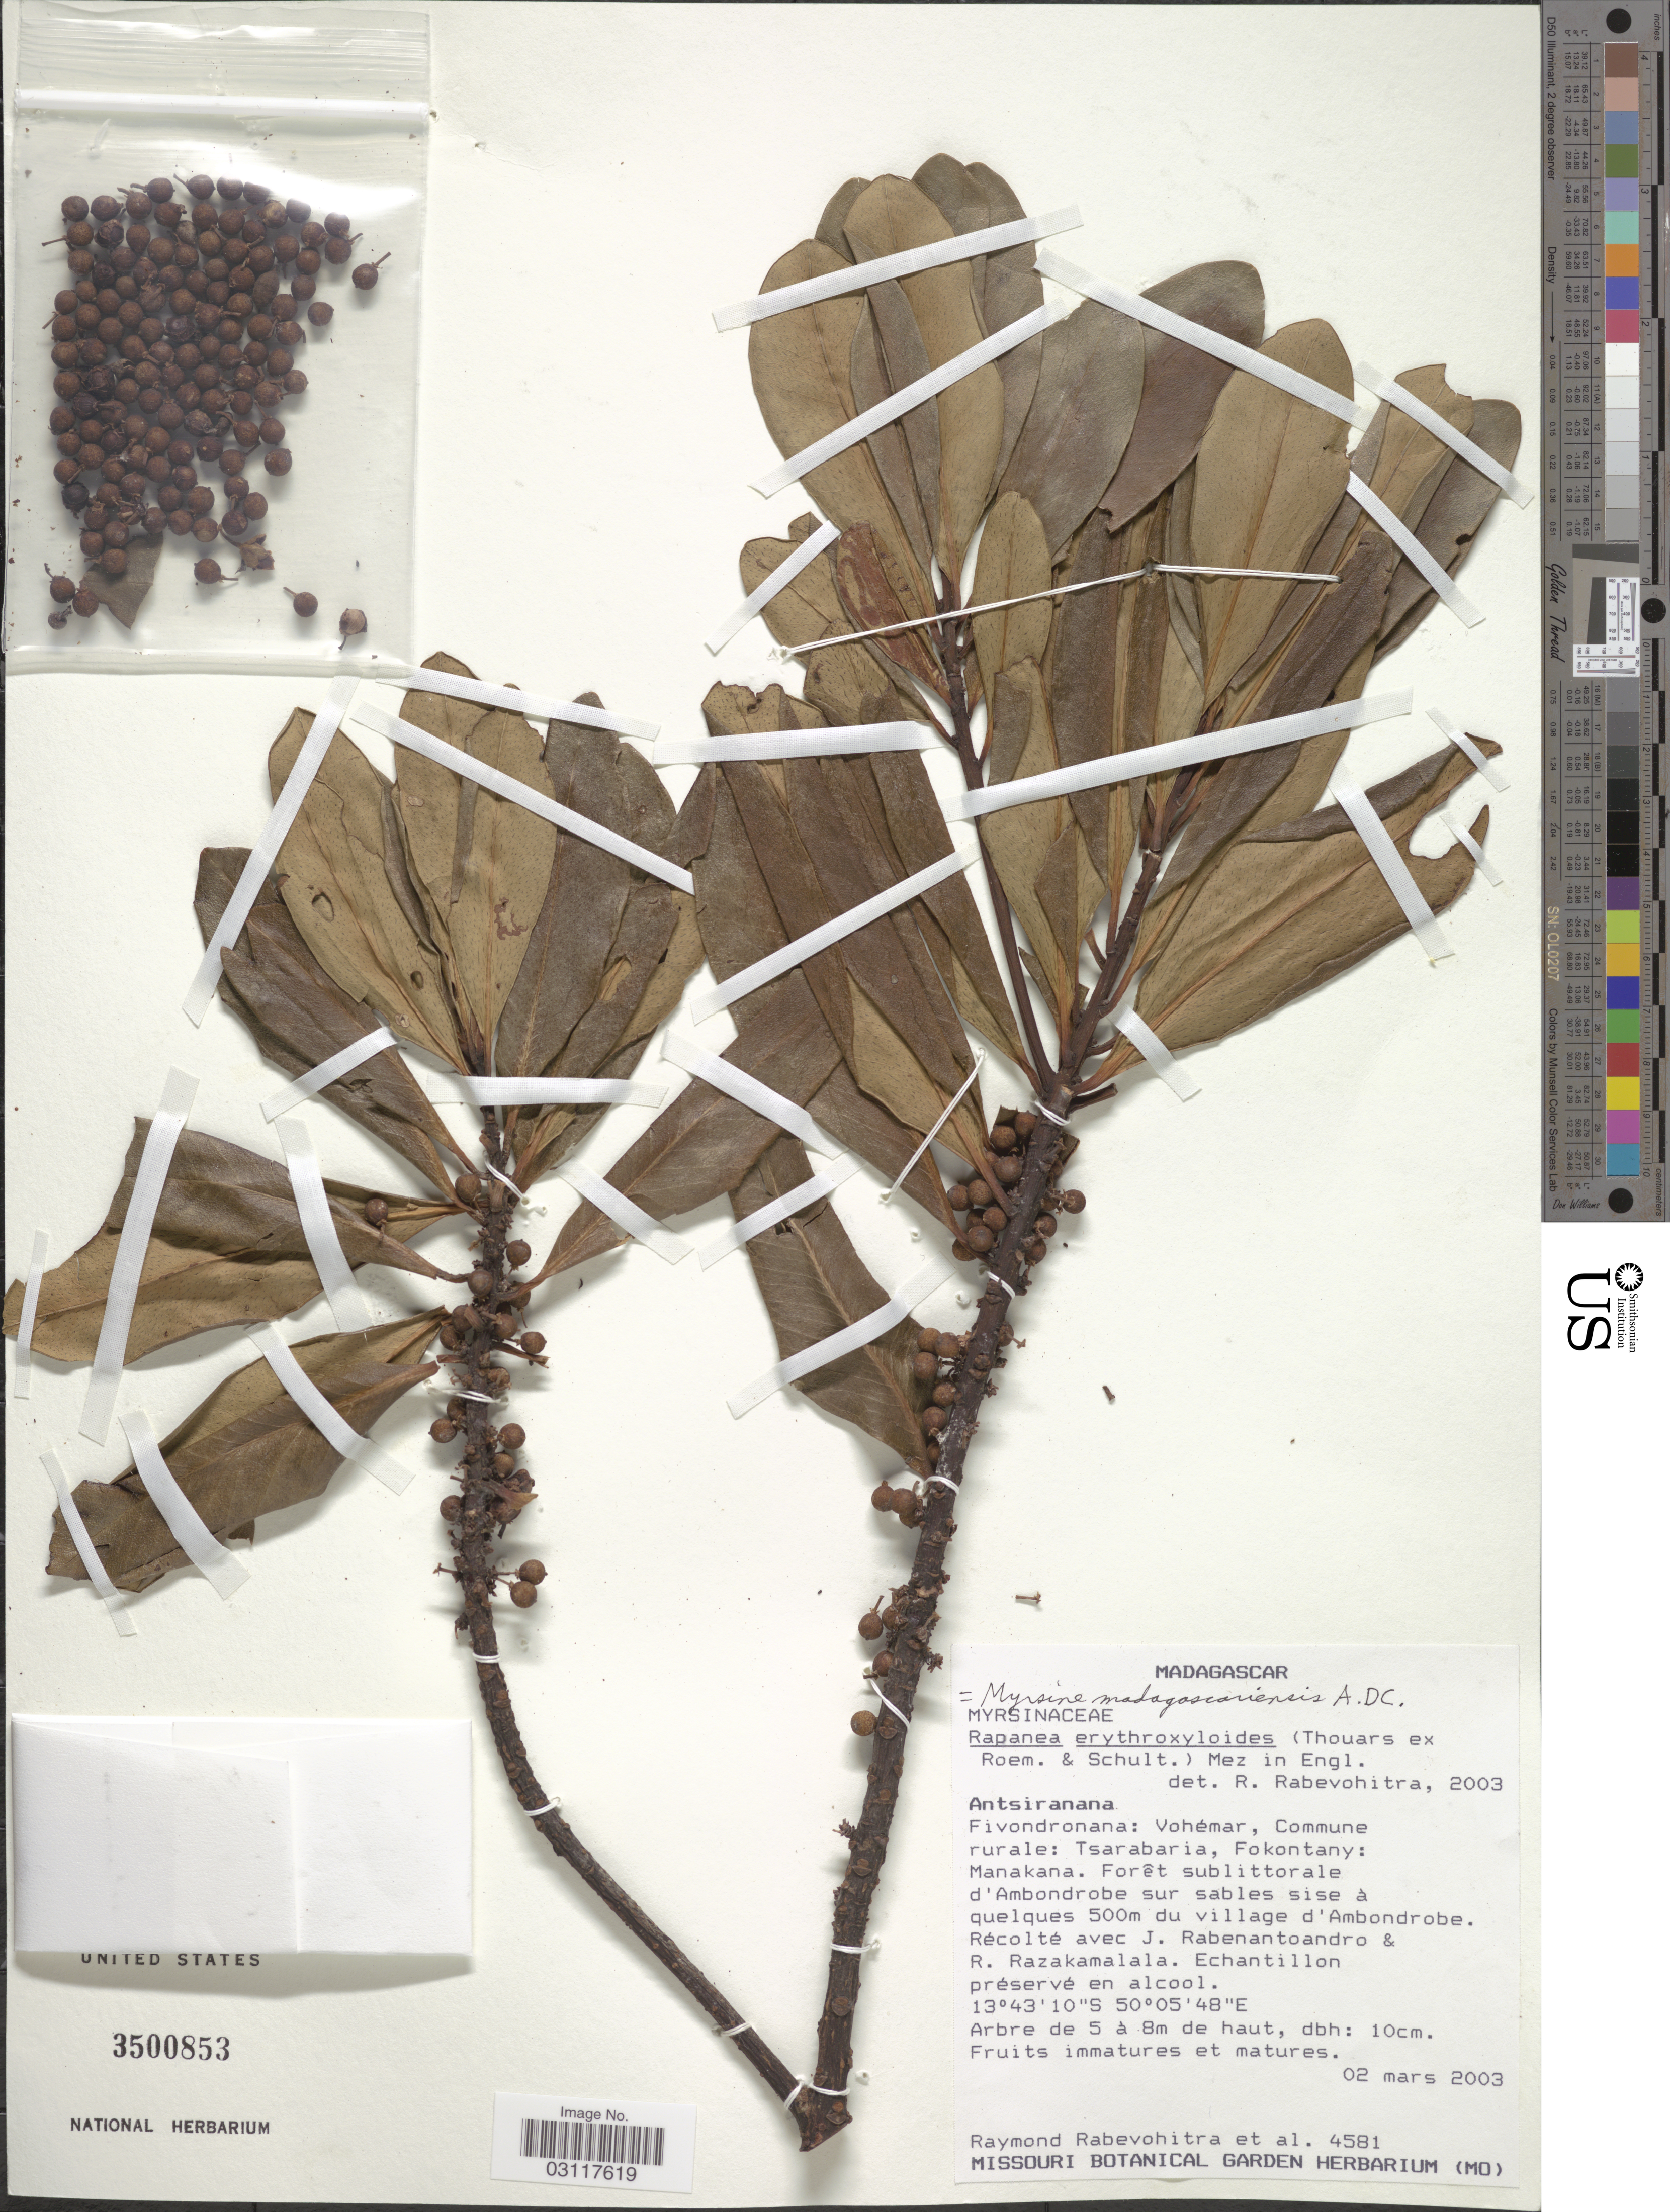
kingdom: Plantae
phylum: Tracheophyta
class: Magnoliopsida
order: Ericales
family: Primulaceae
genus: Myrsine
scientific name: Myrsine madagascariensis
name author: A. DC.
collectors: R. Rabevohitra, J. Rabenantoandro & R. Razakamalala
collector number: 4581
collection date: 2003-03-02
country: Madagascar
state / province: Sava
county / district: Vohémar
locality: Fivondronana: Vohemar, Commune rurale: Tsarabaria, Fokontany: Manakana.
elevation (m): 500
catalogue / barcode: US 3500853